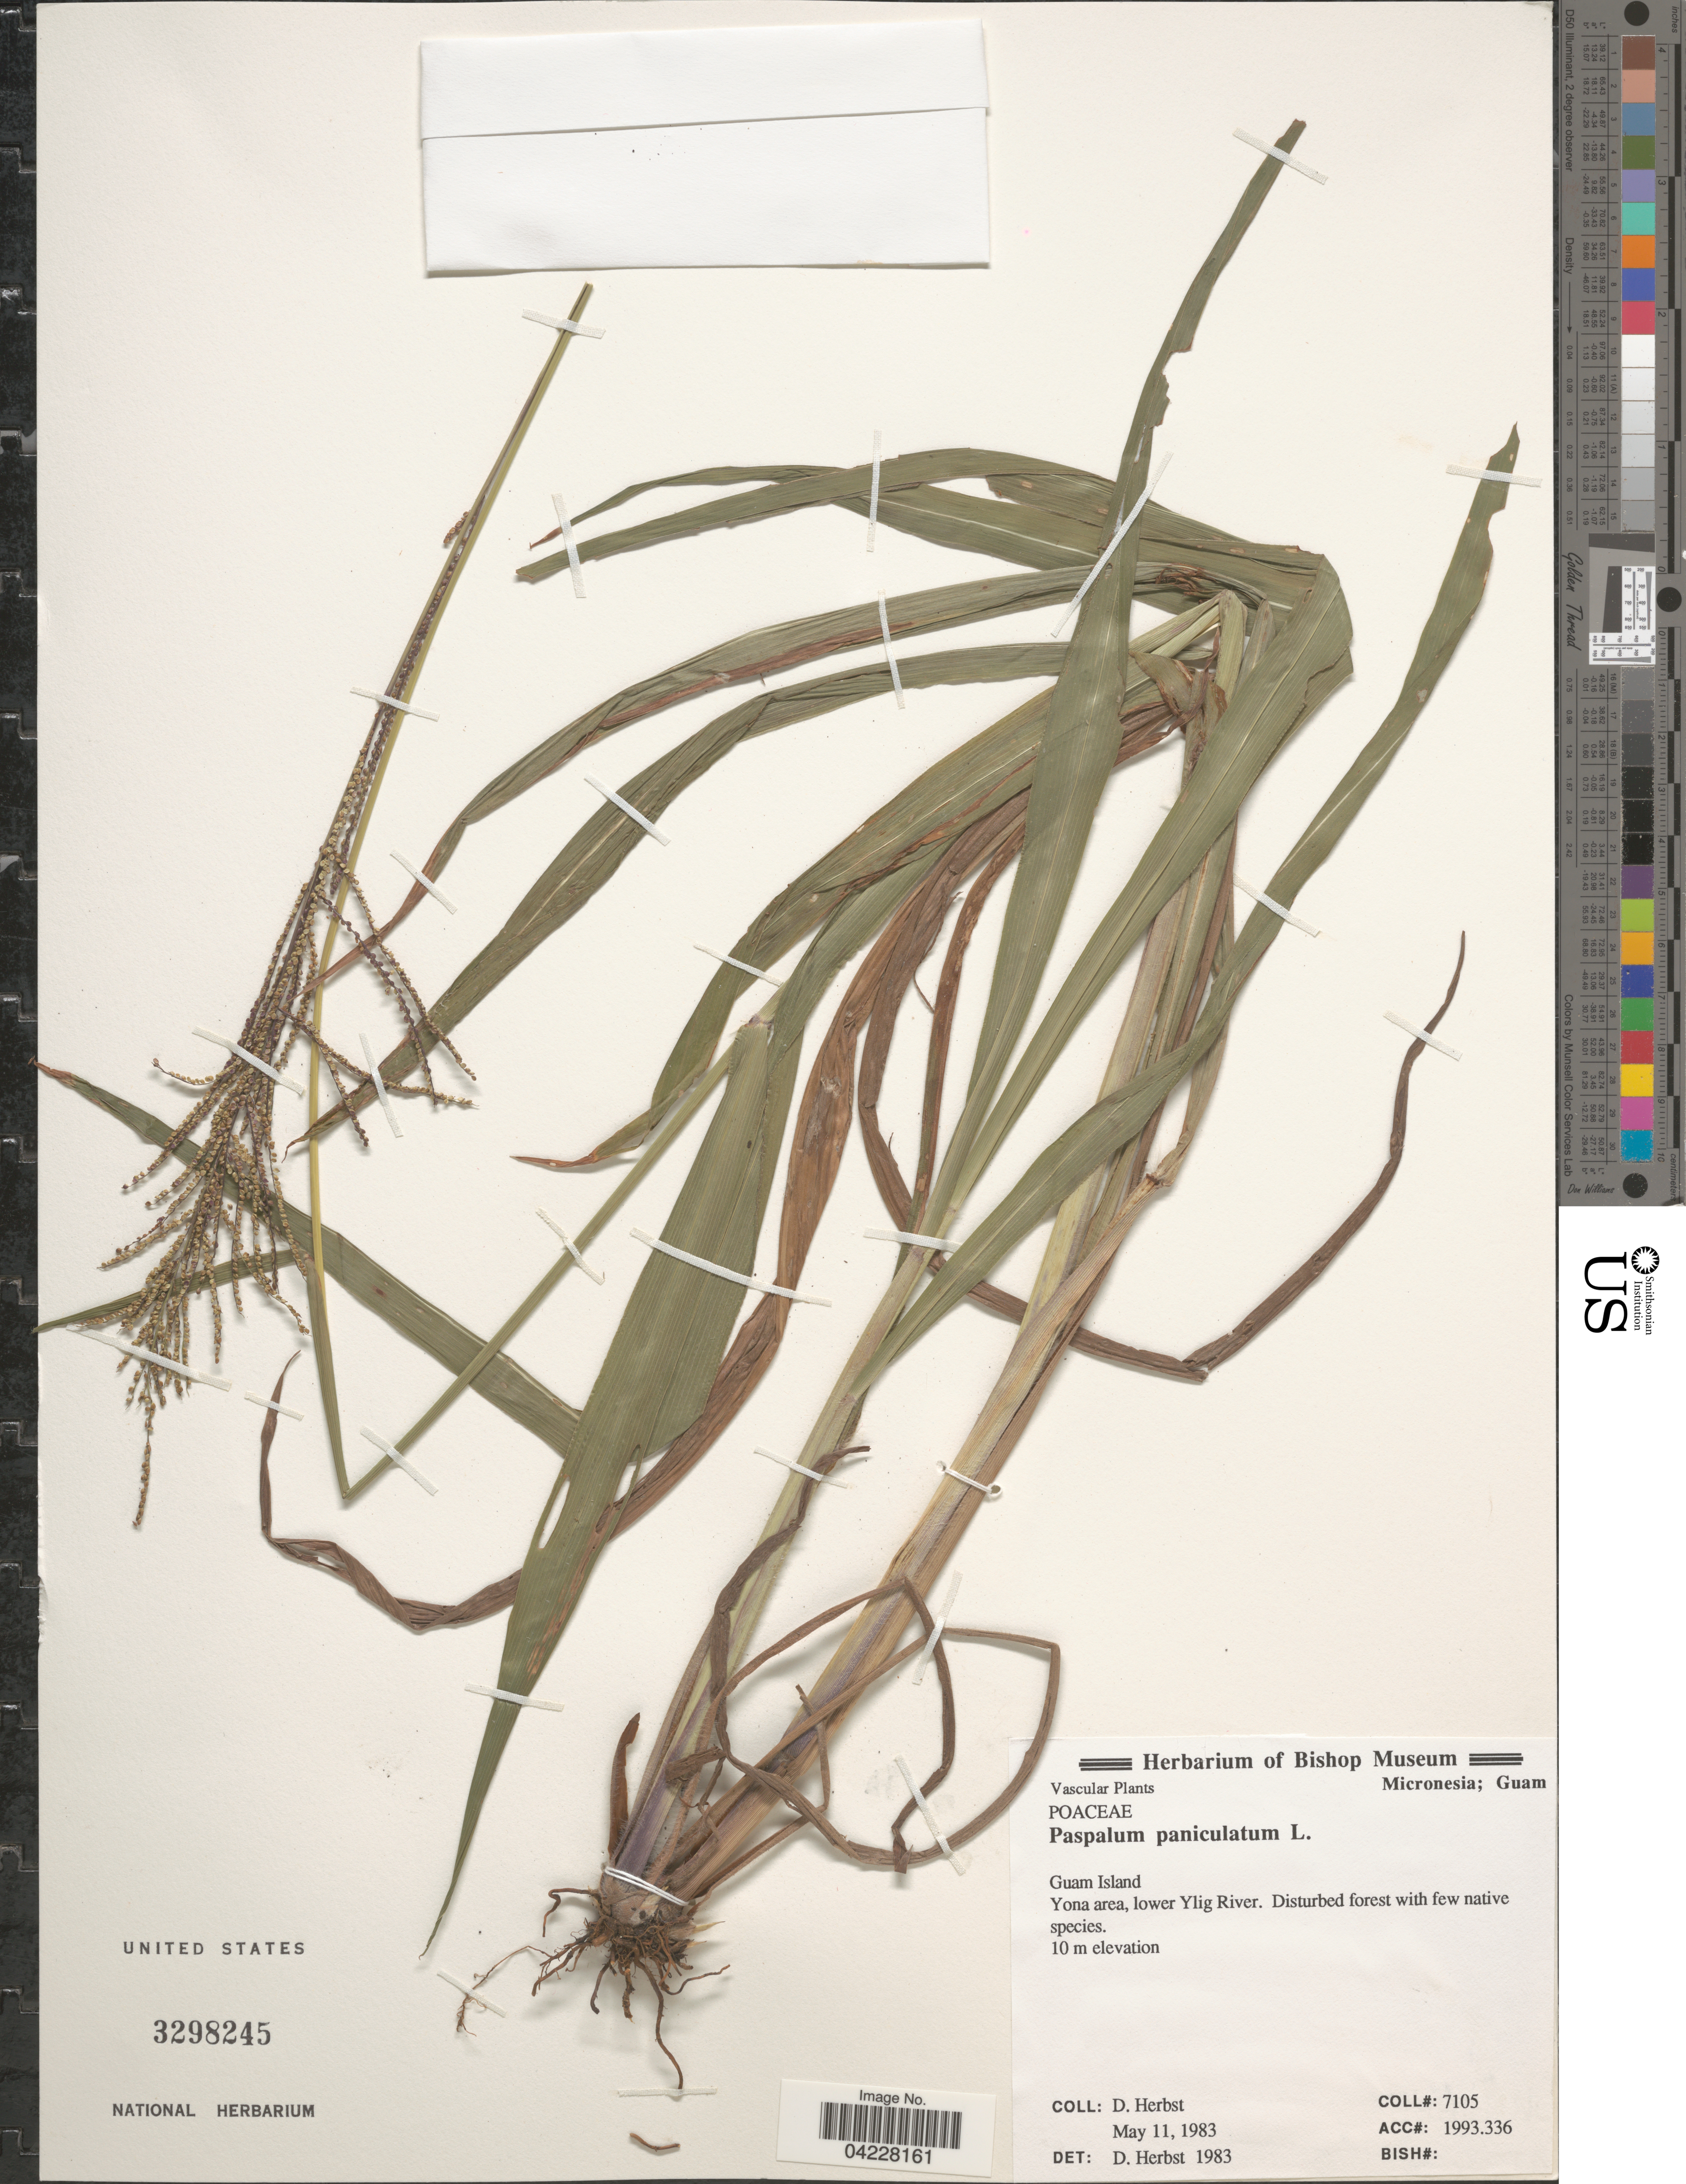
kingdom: Plantae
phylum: Tracheophyta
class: Liliopsida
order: Poales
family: Poaceae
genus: Paspalum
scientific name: Paspalum paniculatum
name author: L.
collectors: D. Herbst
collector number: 7105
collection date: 1983-05-11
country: Guam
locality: Guam Island. Yona area, lower Ylig River.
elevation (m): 10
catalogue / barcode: US 3298245